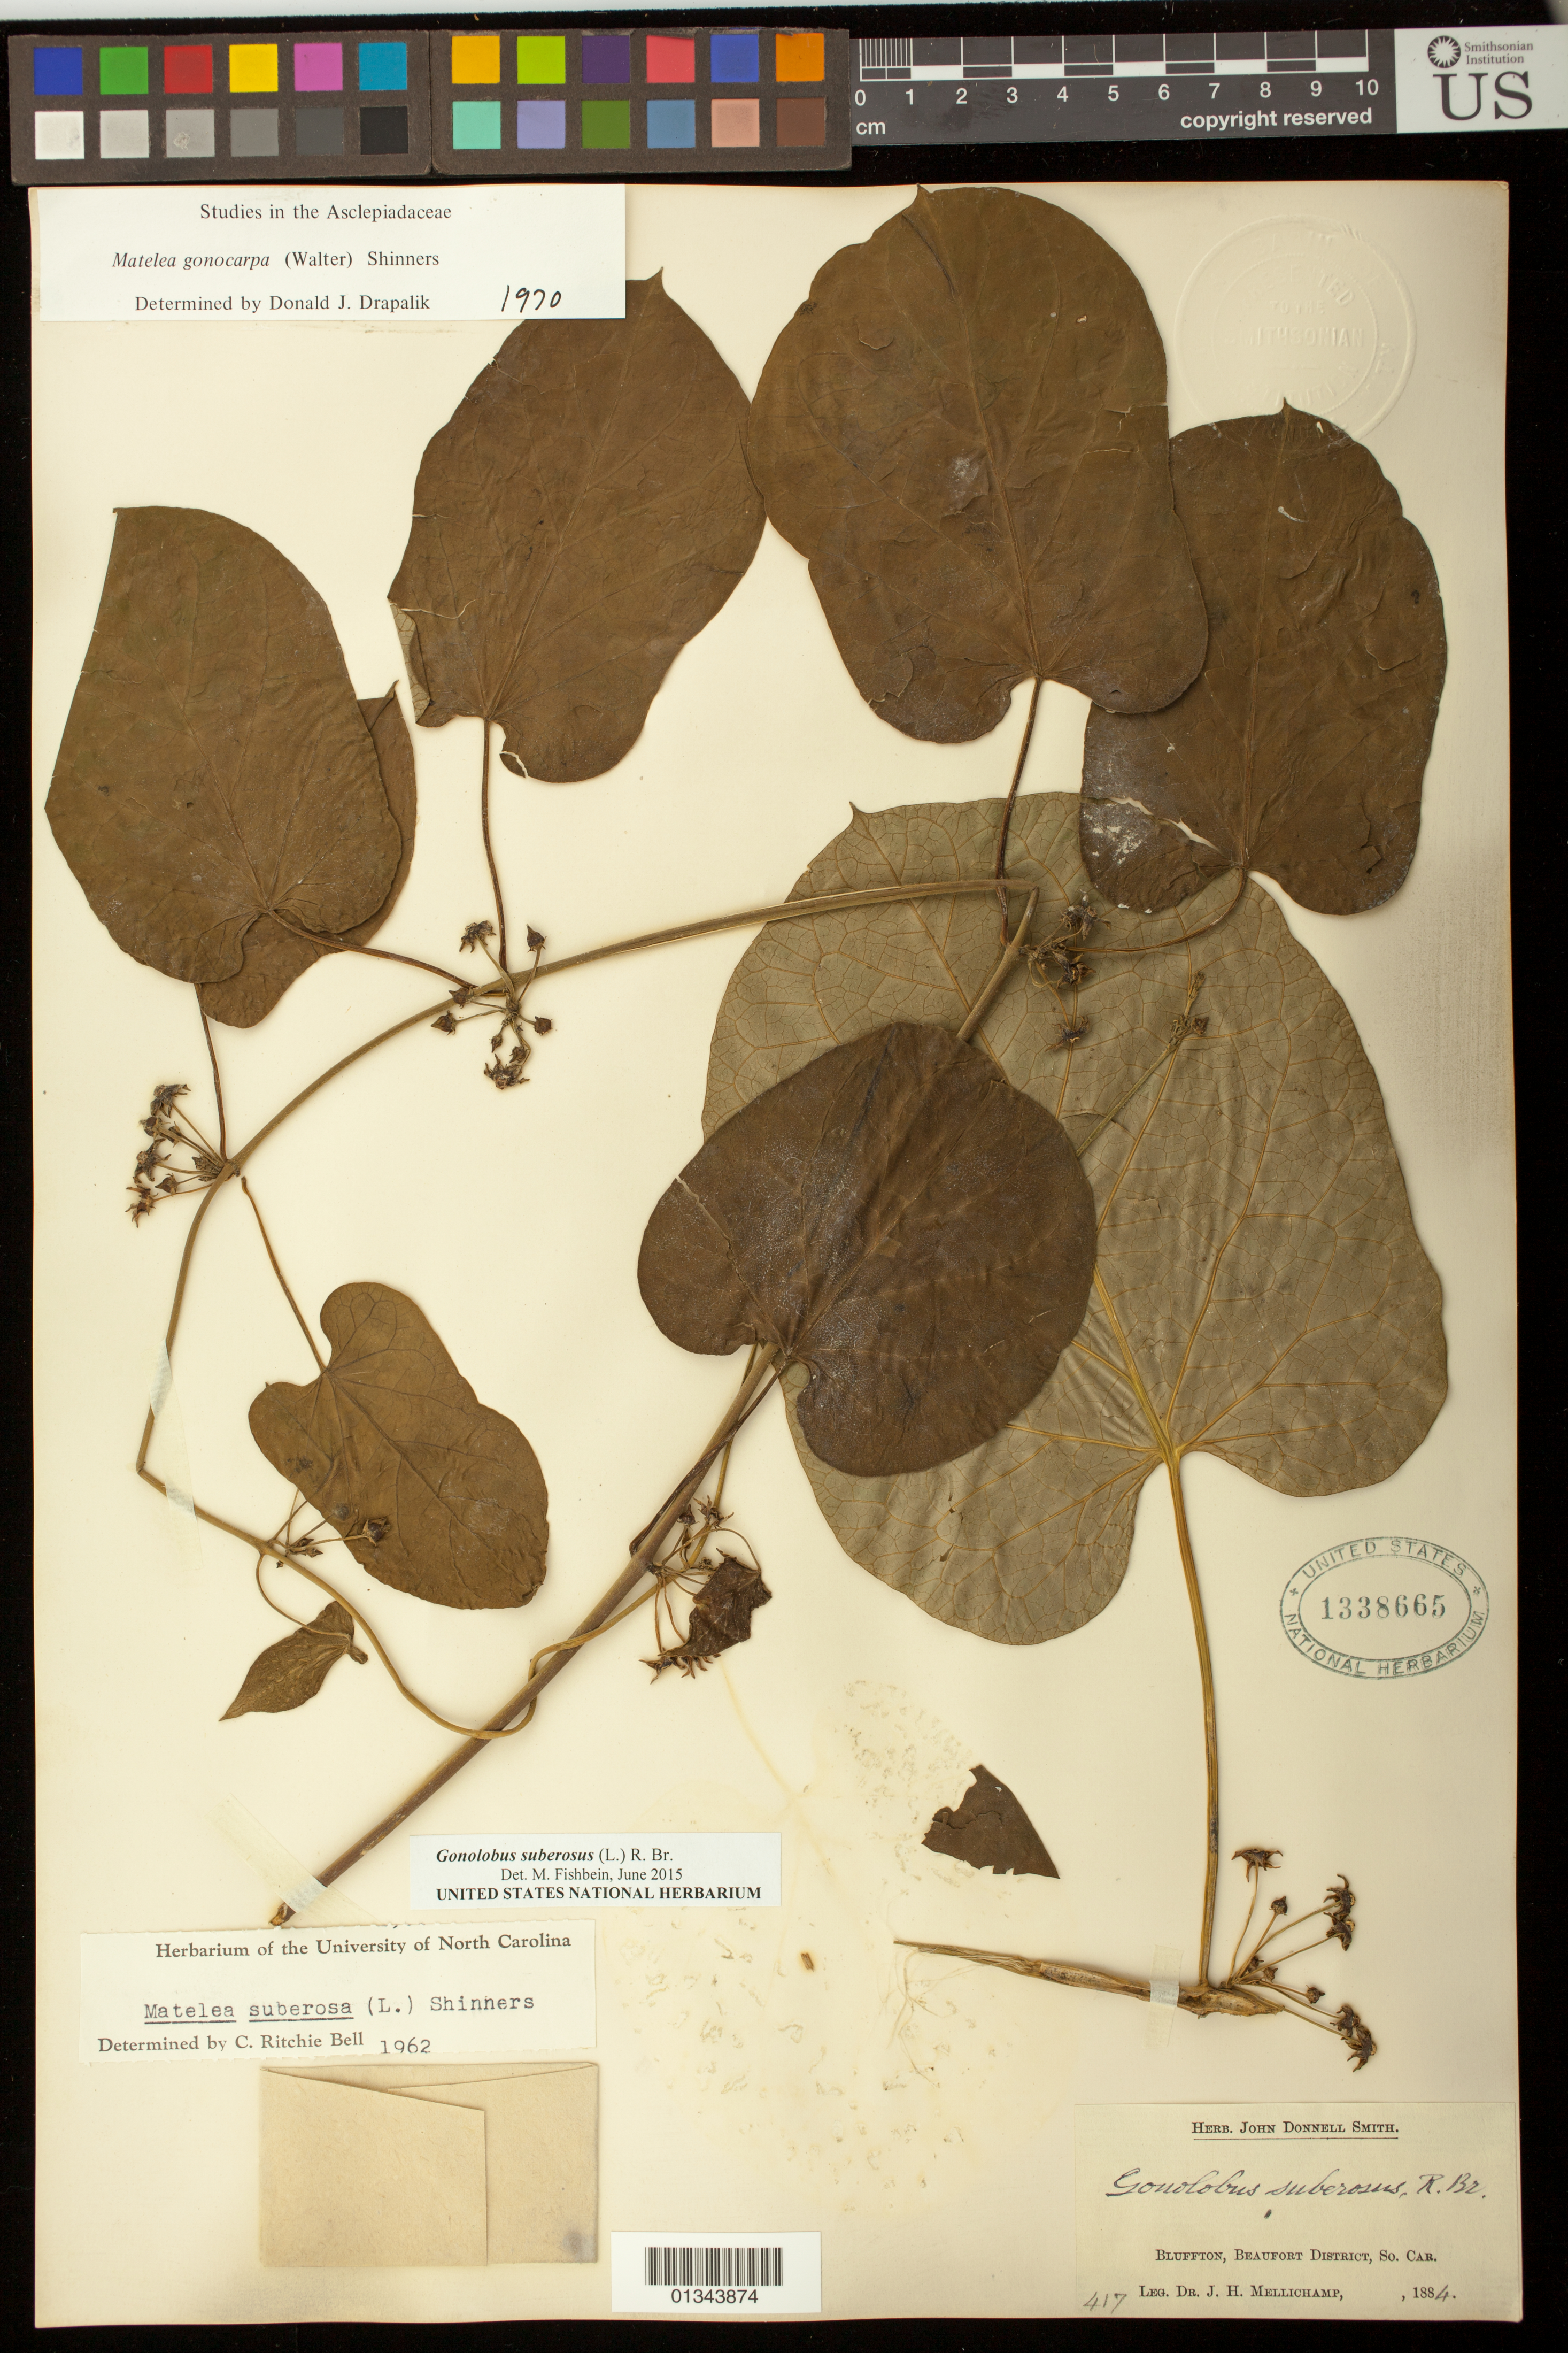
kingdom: Plantae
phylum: Tracheophyta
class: Magnoliopsida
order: Gentianales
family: Apocynaceae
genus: Gonolobus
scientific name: Gonolobus suberosus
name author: (L.) R. Br.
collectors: J. H. Mellichamp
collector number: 417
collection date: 1884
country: United States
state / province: South Carolina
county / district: Beaufort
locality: Bluffton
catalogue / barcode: US 1338665